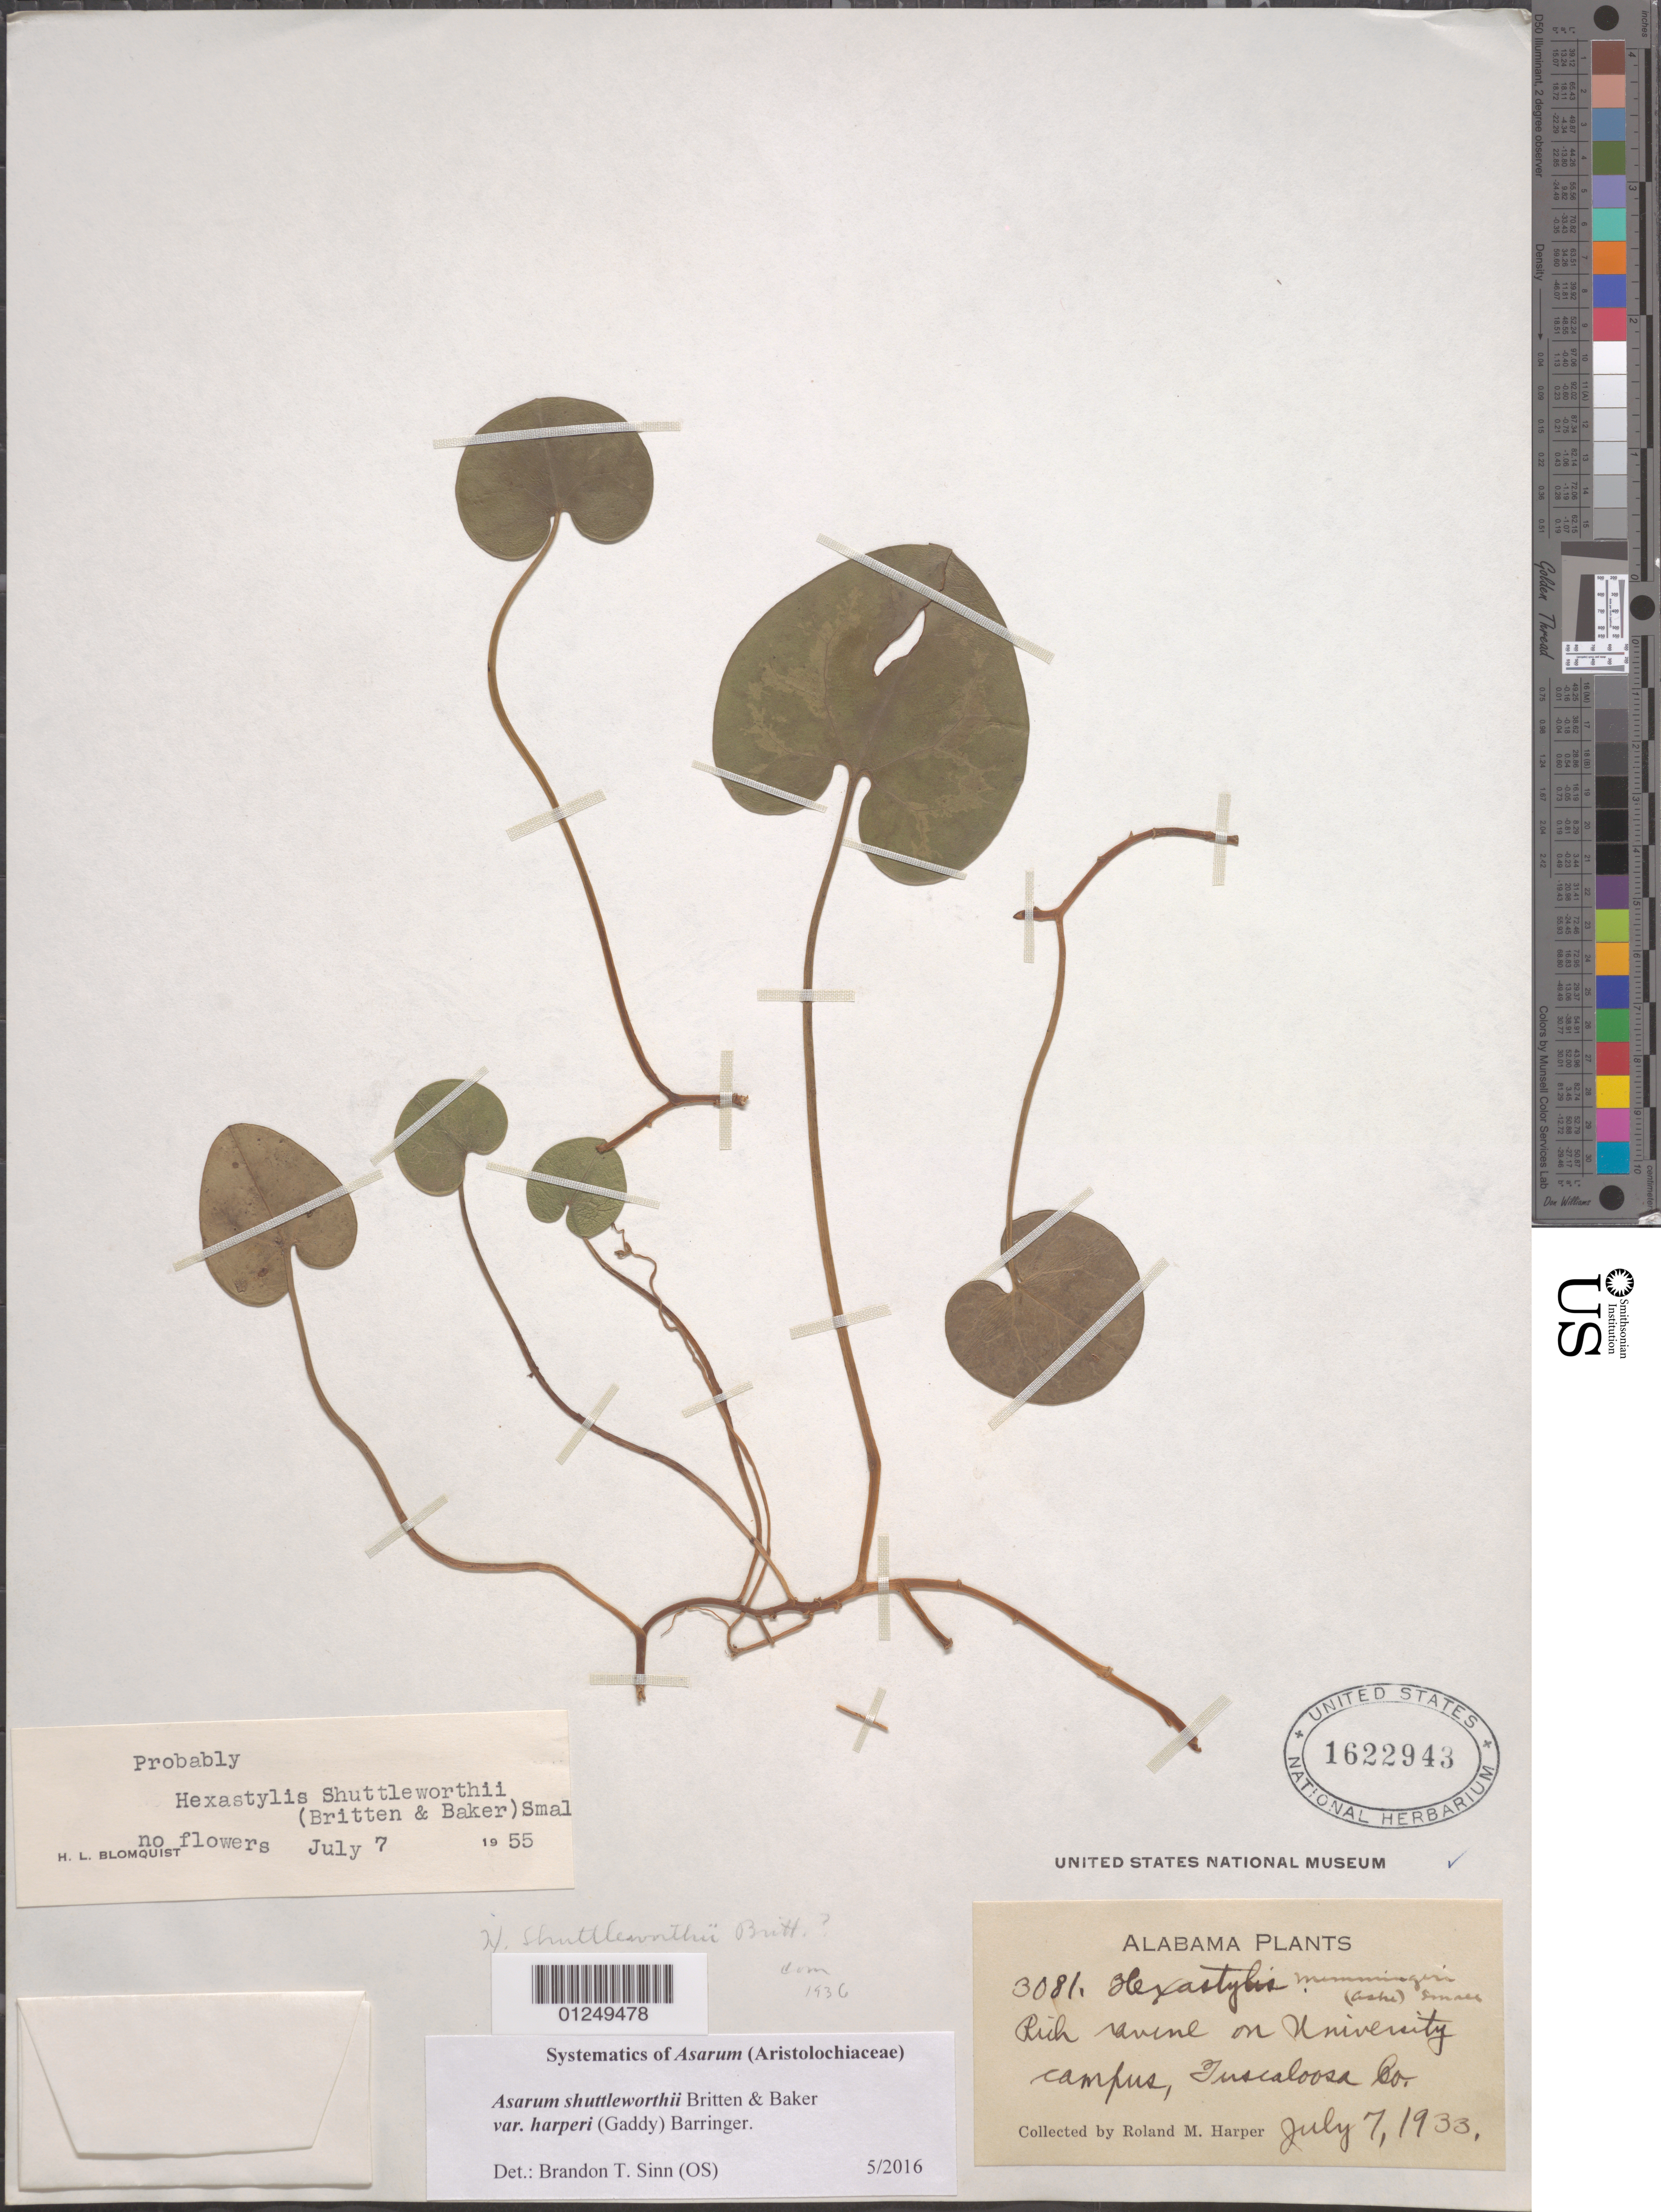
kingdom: Plantae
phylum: Tracheophyta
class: Magnoliopsida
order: Piperales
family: Aristolochiaceae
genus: Hexastylis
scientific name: Hexastylis harperi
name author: (Gaddy) B.R. Keener & L.J. Davenp.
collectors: R. M. Harper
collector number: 3081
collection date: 1933-07-07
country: United States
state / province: Alabama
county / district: Tuscaloosa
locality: on University campus.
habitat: Rich ravine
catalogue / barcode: US 1622943